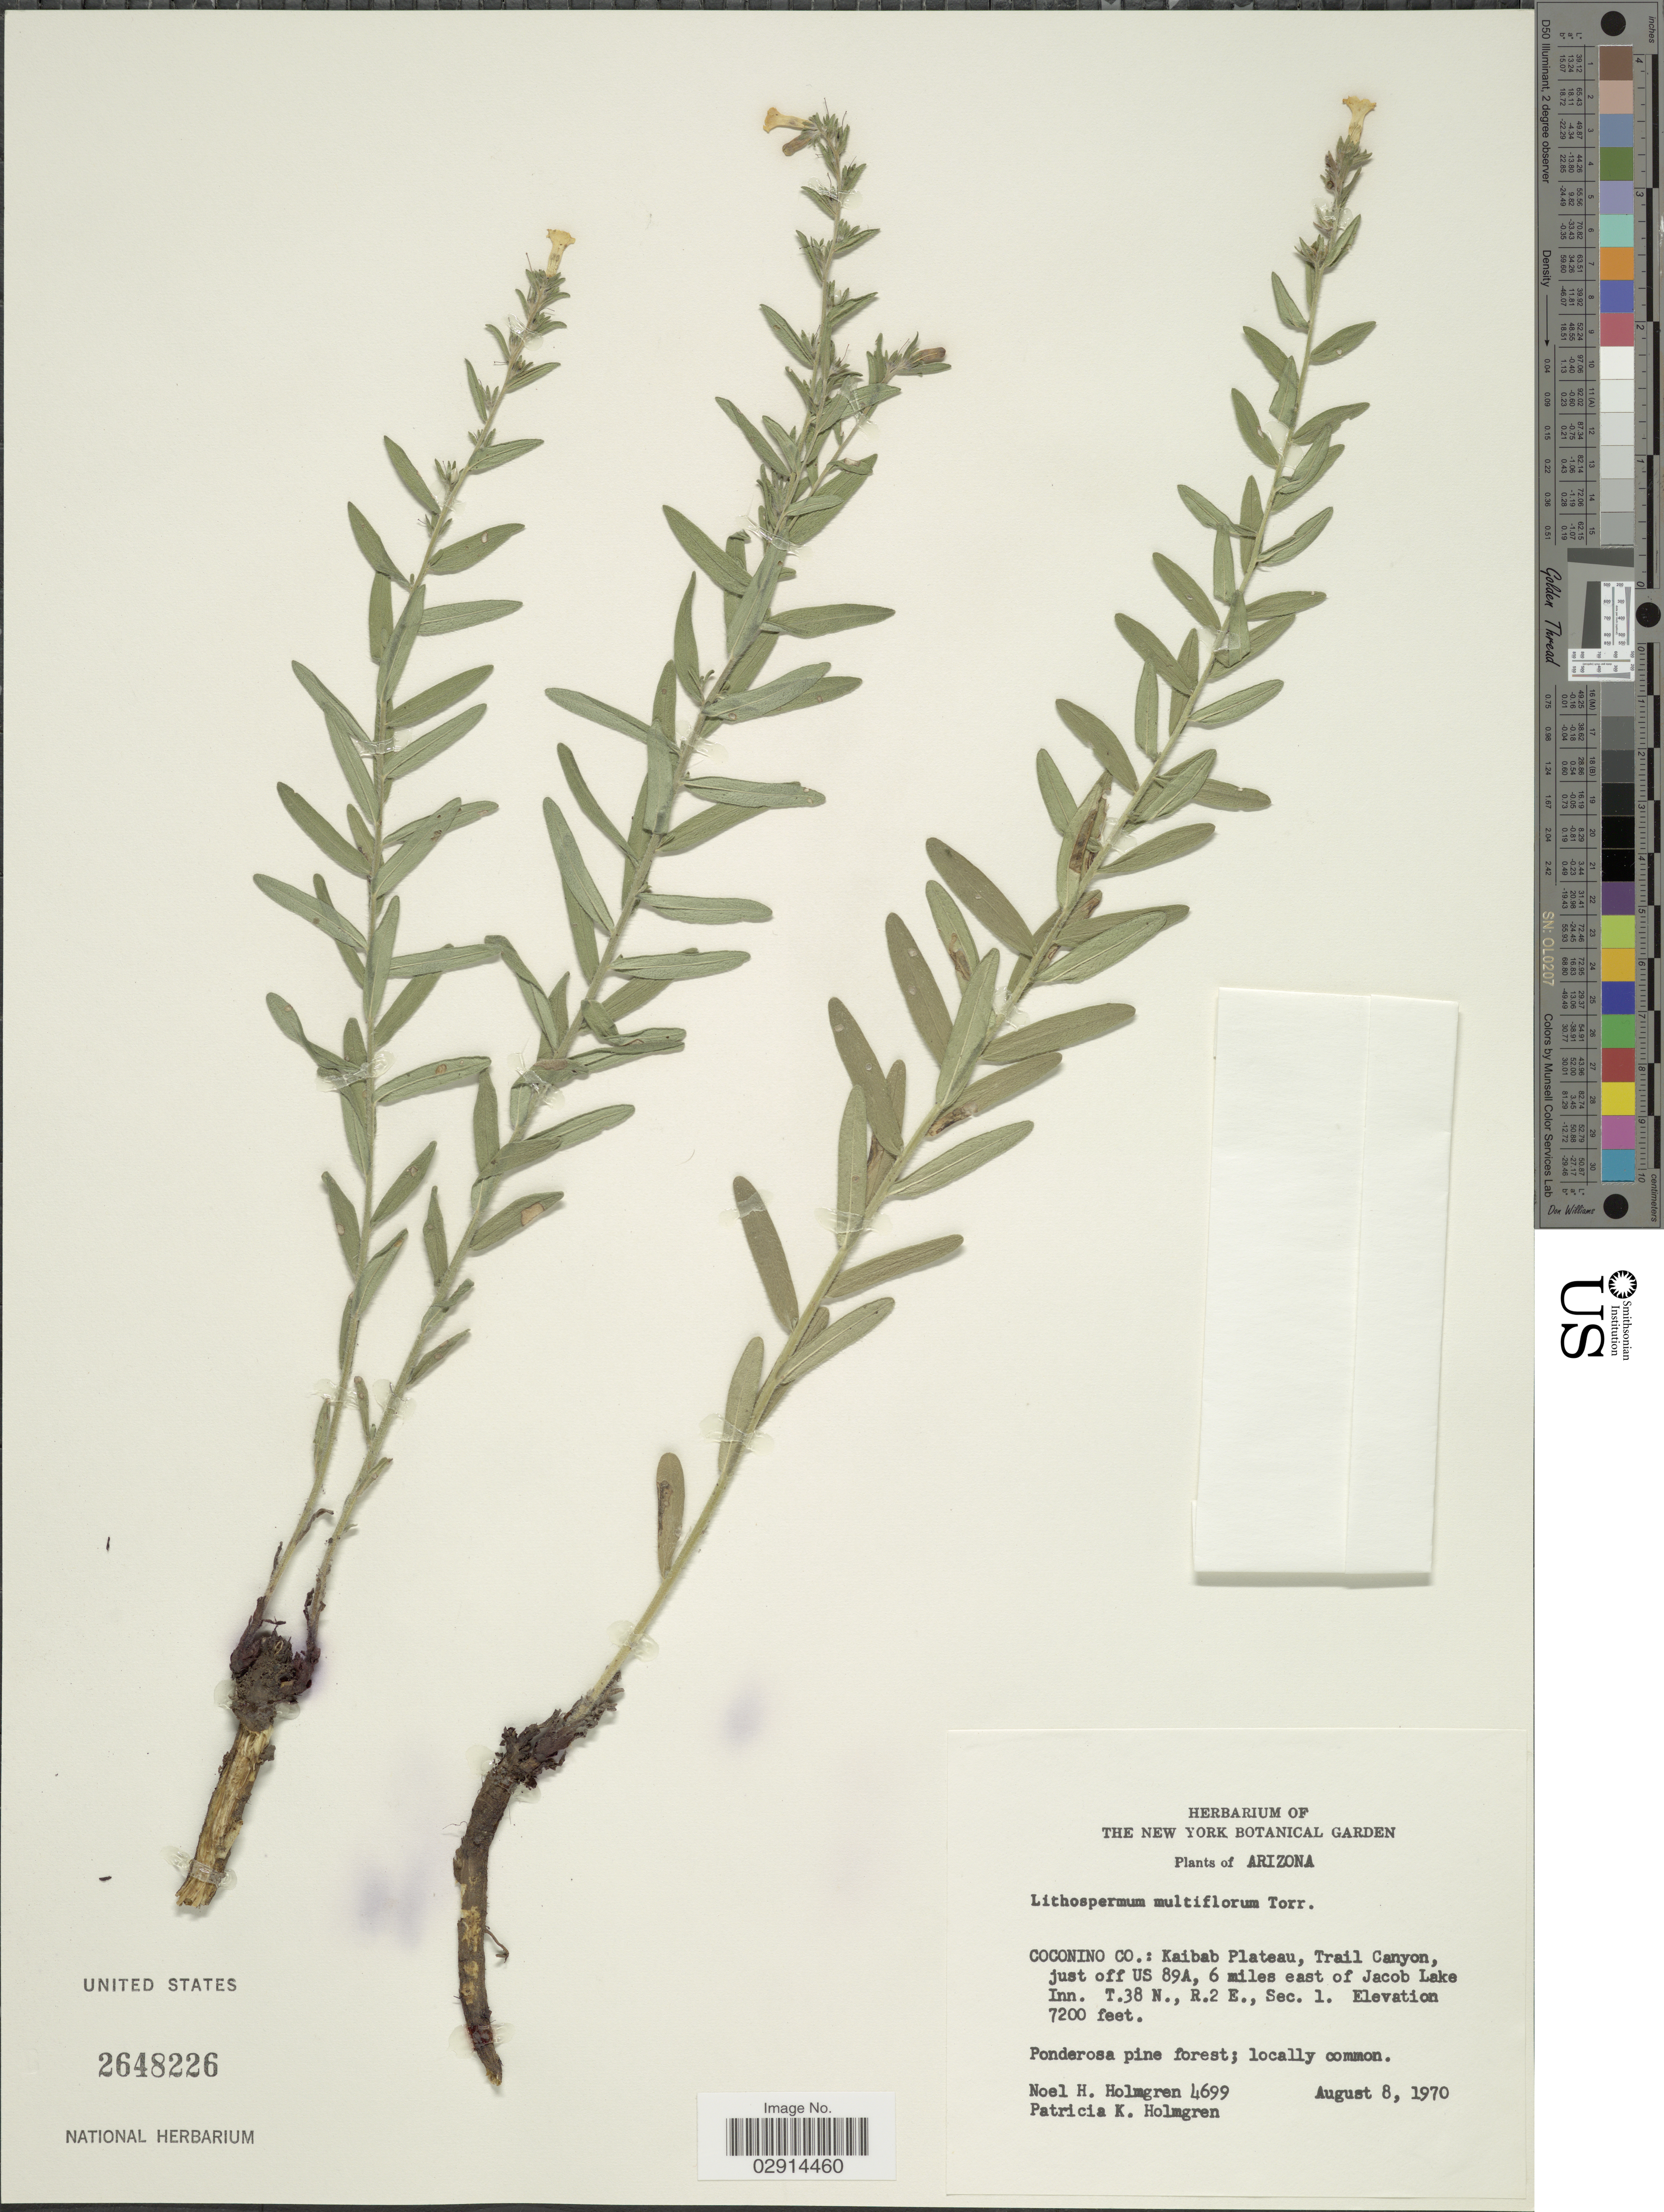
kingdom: Plantae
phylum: Tracheophyta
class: Magnoliopsida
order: Boraginales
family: Boraginaceae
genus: Lithospermum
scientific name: Lithospermum multiflorum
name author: Torr. ex A. Gray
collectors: N. H. Holmgren & P. K. Holmgren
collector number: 4699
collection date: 1970-08-08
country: United States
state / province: Arizona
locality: Coconino Co.: Kaibab Plateau, Trail Canyon, just off US 89A, 6 miles east of Jacob Lake Inn. T.38 N., R.2 E., Sec. 1.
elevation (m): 2195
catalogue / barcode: US 2648226